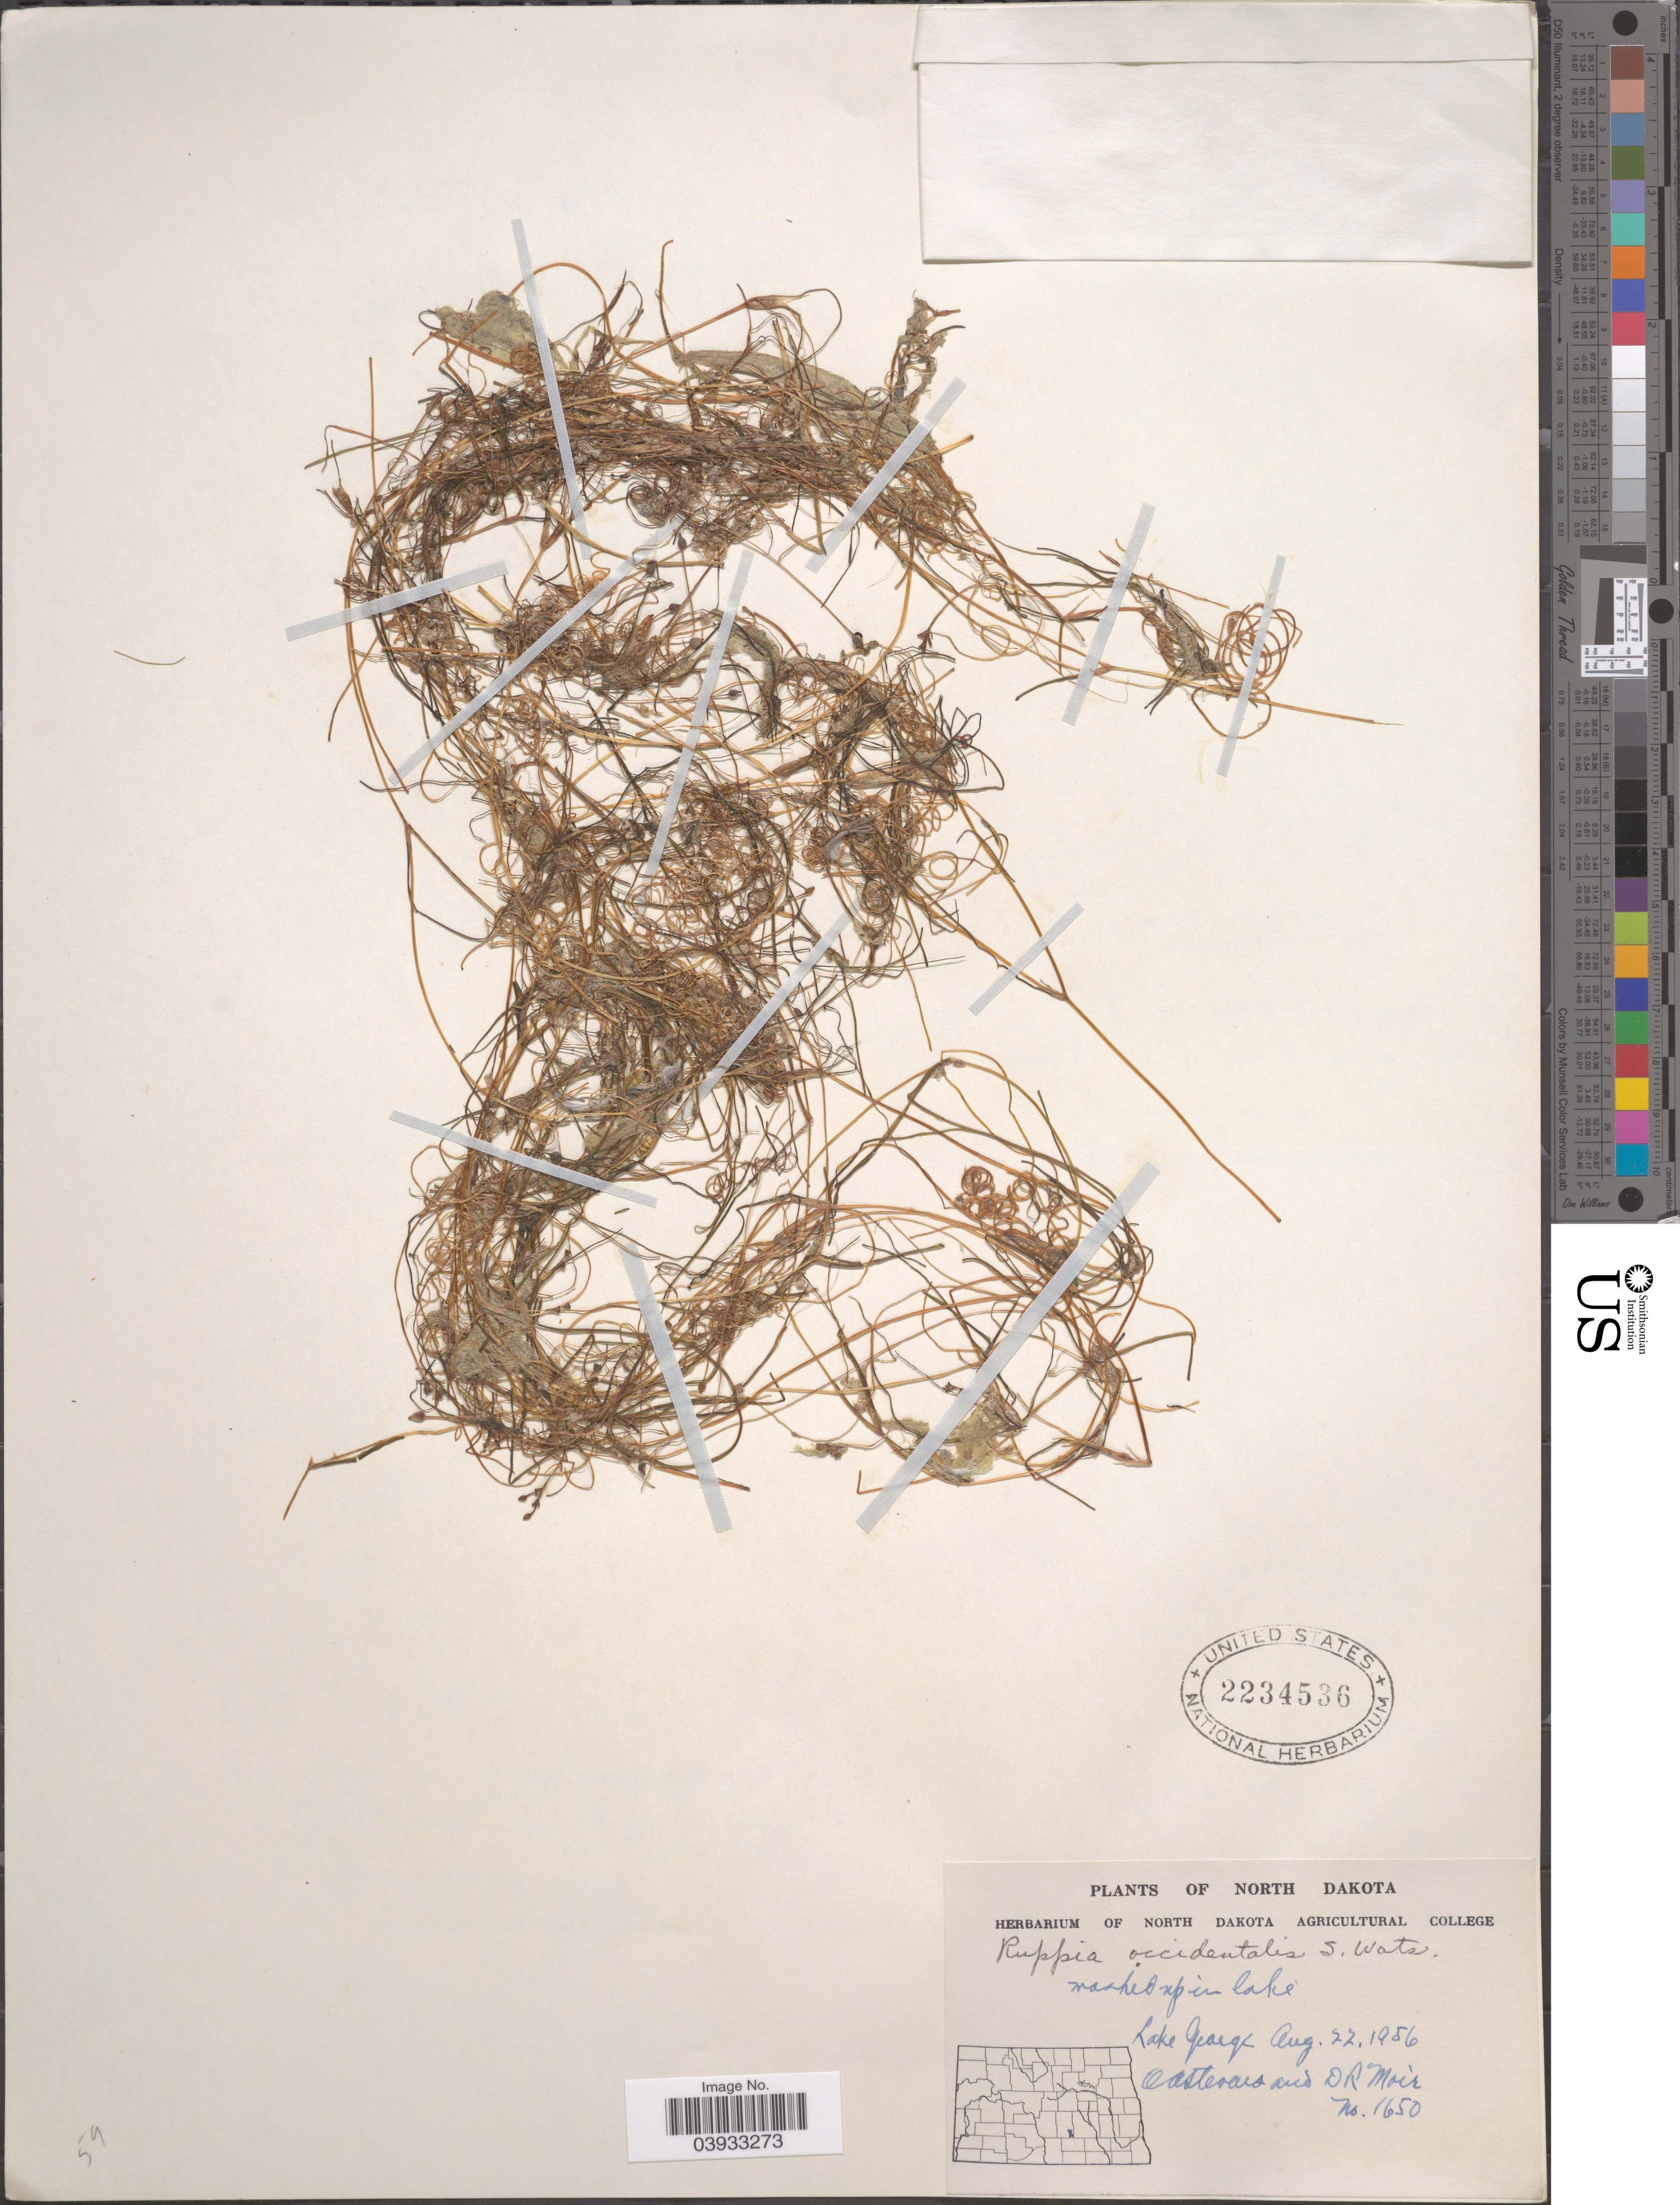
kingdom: Plantae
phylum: Tracheophyta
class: Liliopsida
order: Alismatales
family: Ruppiaceae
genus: Ruppia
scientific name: Ruppia occidentalis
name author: S. Watson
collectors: O. A. Stevens & D. Moir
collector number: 1650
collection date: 1956-08-22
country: United States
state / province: North Dakota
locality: Lake George.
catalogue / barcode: US 2234536